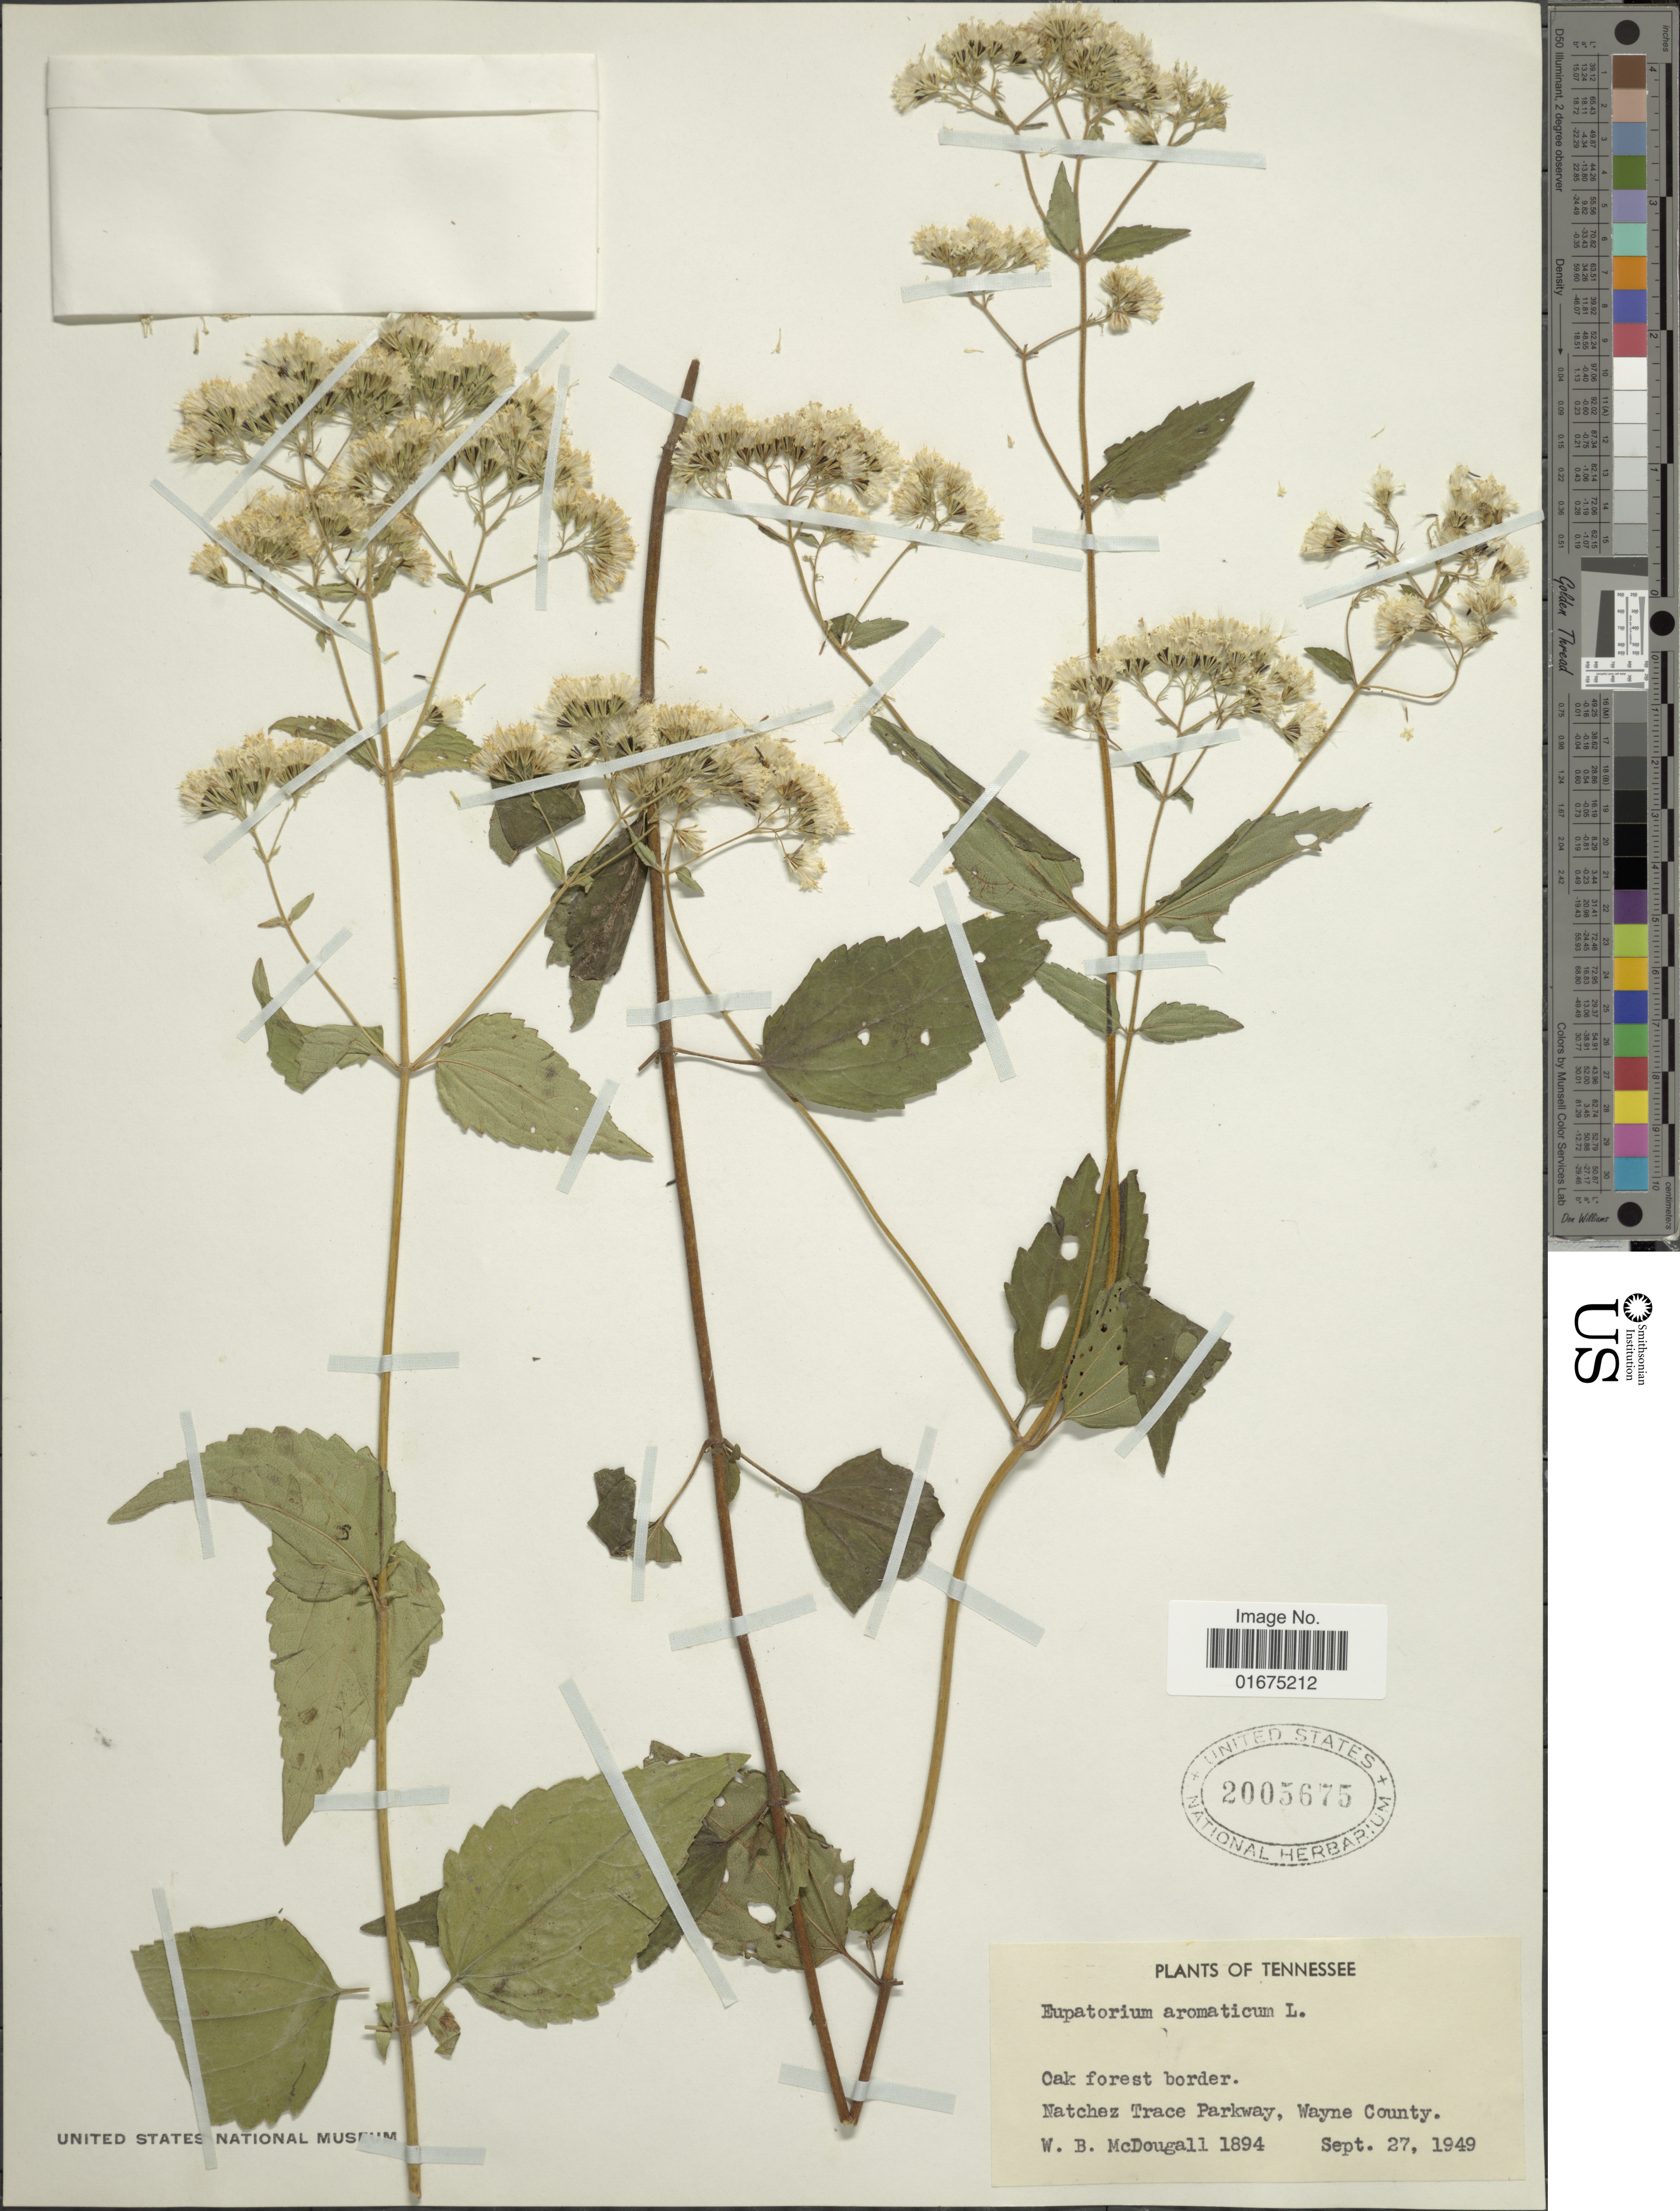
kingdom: Plantae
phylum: Tracheophyta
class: Magnoliopsida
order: Asterales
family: Asteraceae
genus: Ageratina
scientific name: Ageratina aromatica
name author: (L.) Spach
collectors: W. B. McDougall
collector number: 1894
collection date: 1949-09-27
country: United States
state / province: Tennessee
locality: Oak forest border. Natchez Trace Parkway, Wayne County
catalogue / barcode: US 2005675